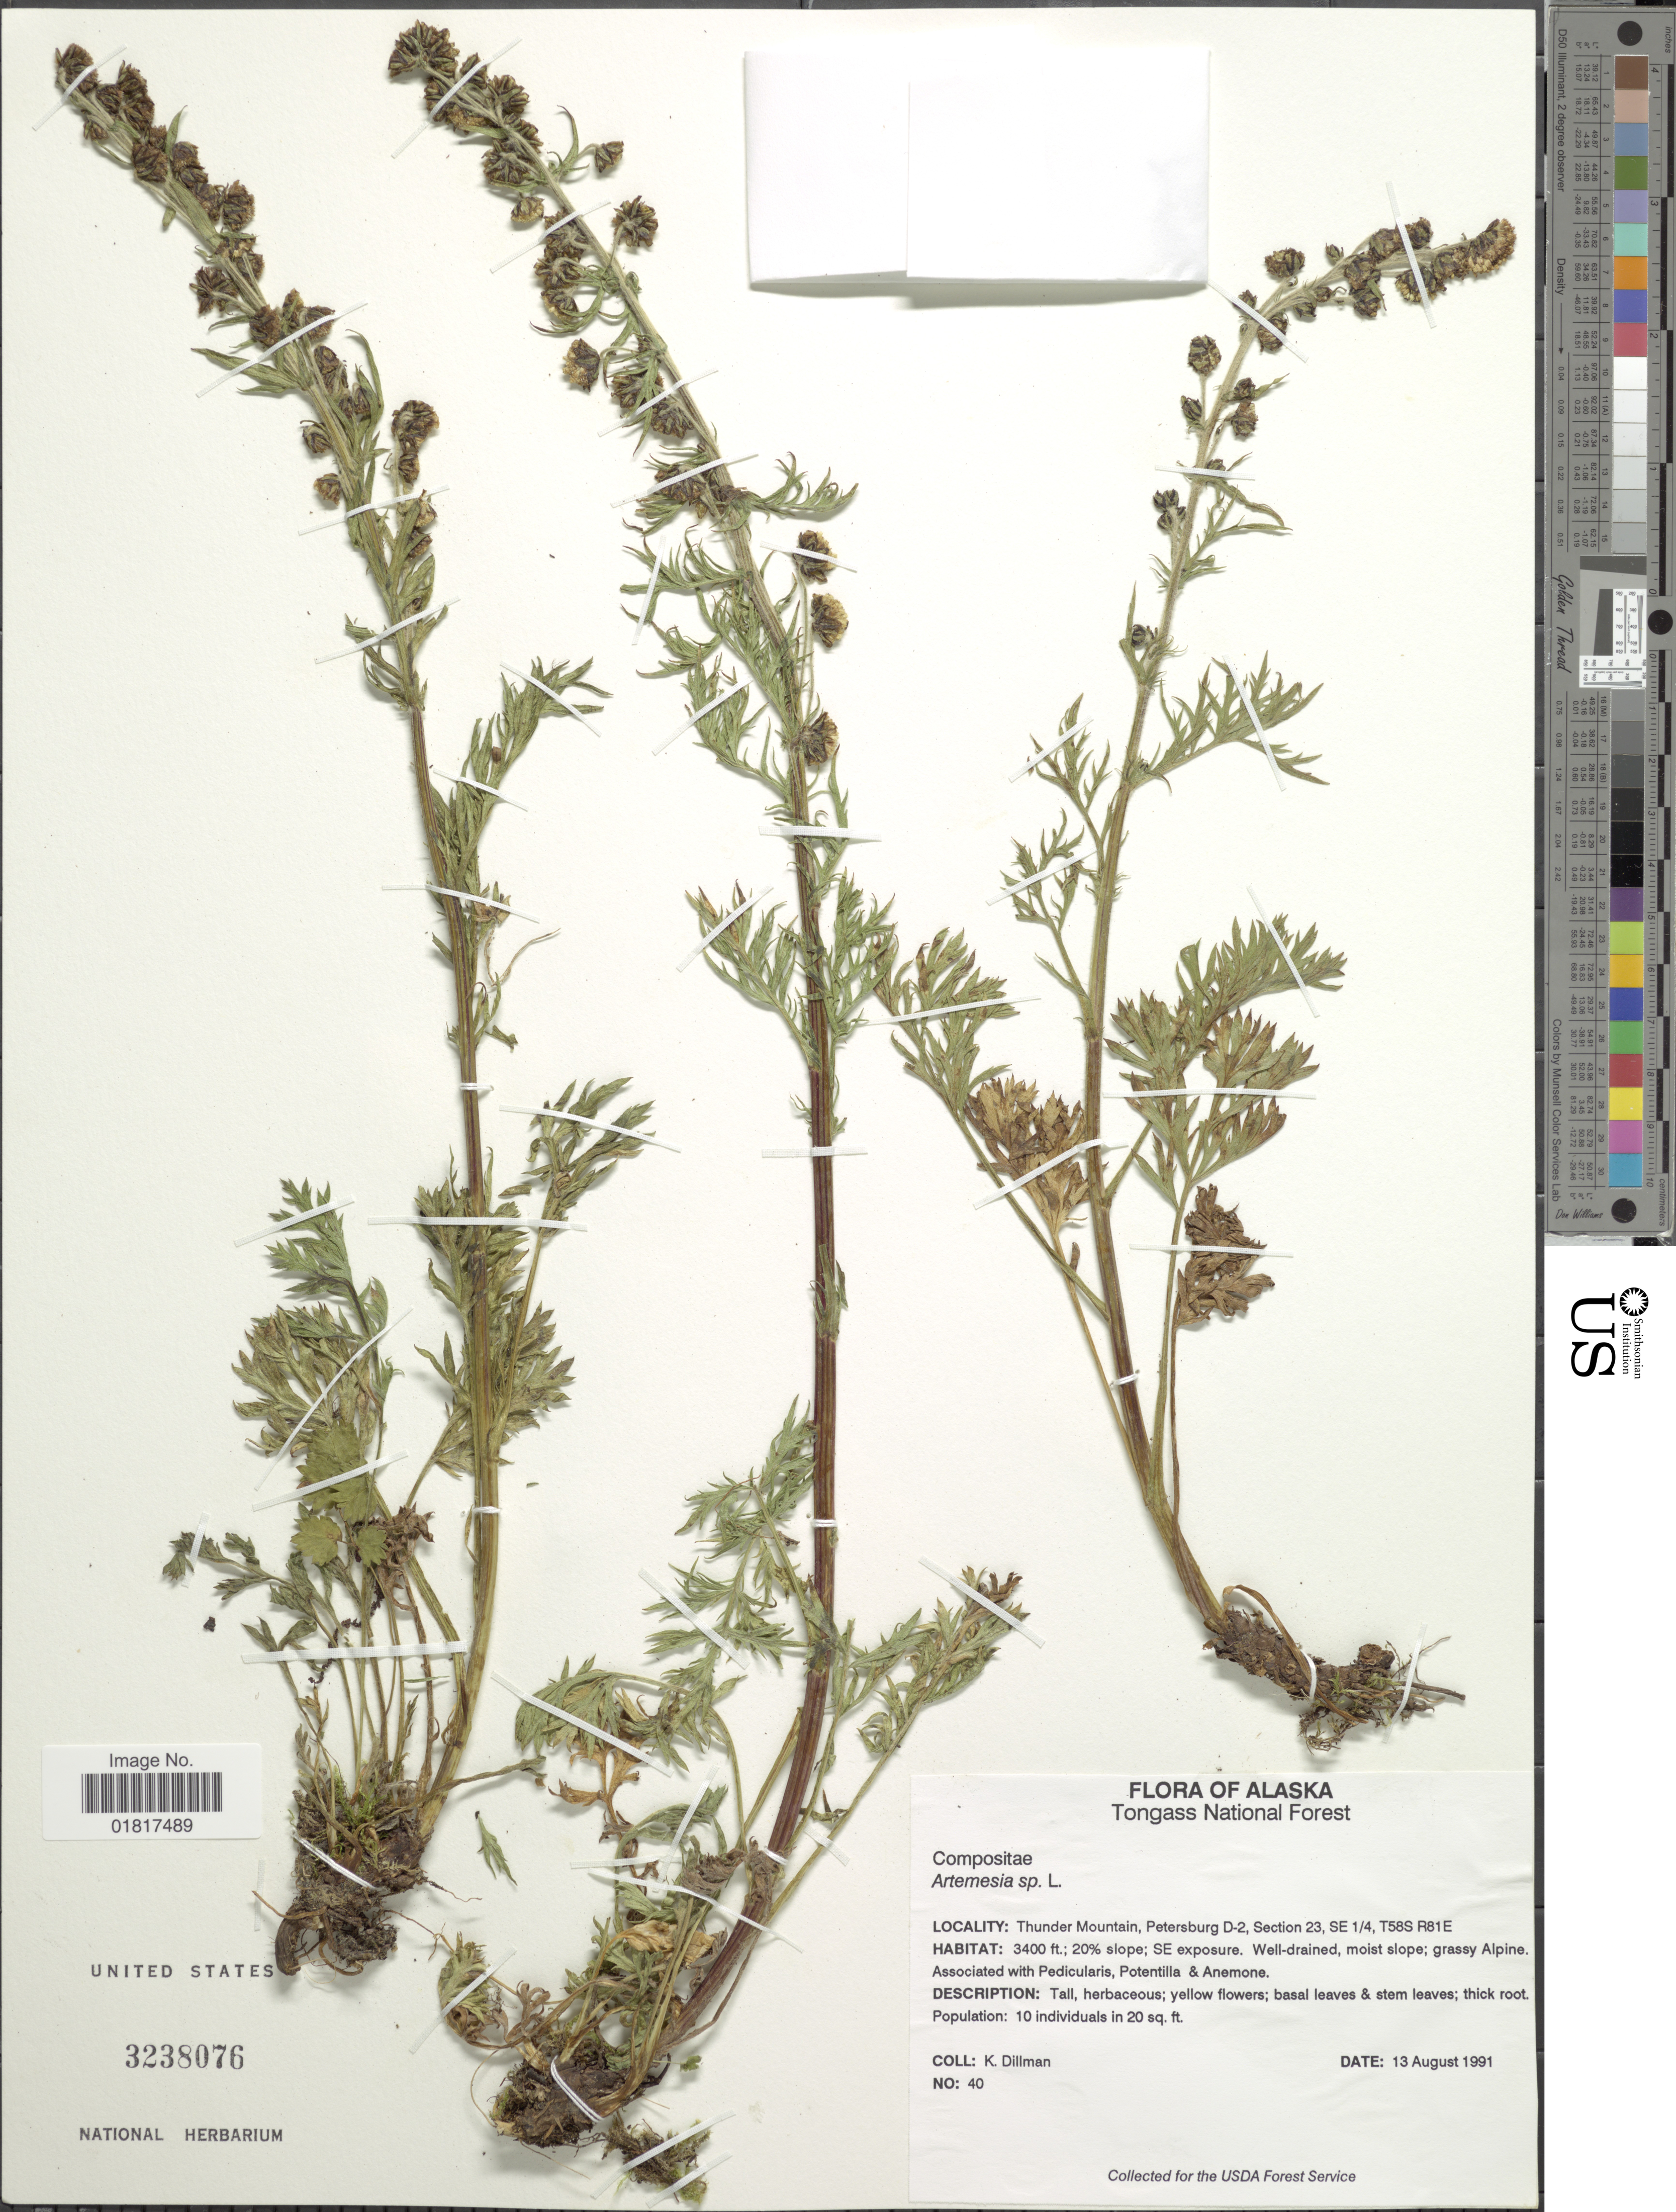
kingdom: Plantae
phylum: Tracheophyta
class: Magnoliopsida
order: Asterales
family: Asteraceae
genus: Artemisia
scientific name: Artemisia sp.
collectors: K. Dillman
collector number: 40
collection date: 1991-08-13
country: United States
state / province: Alaska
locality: Thunder Mountain, Petersburg D-2, Section 23, SE ¼, T58S R81E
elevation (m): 1036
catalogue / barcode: US 3238076